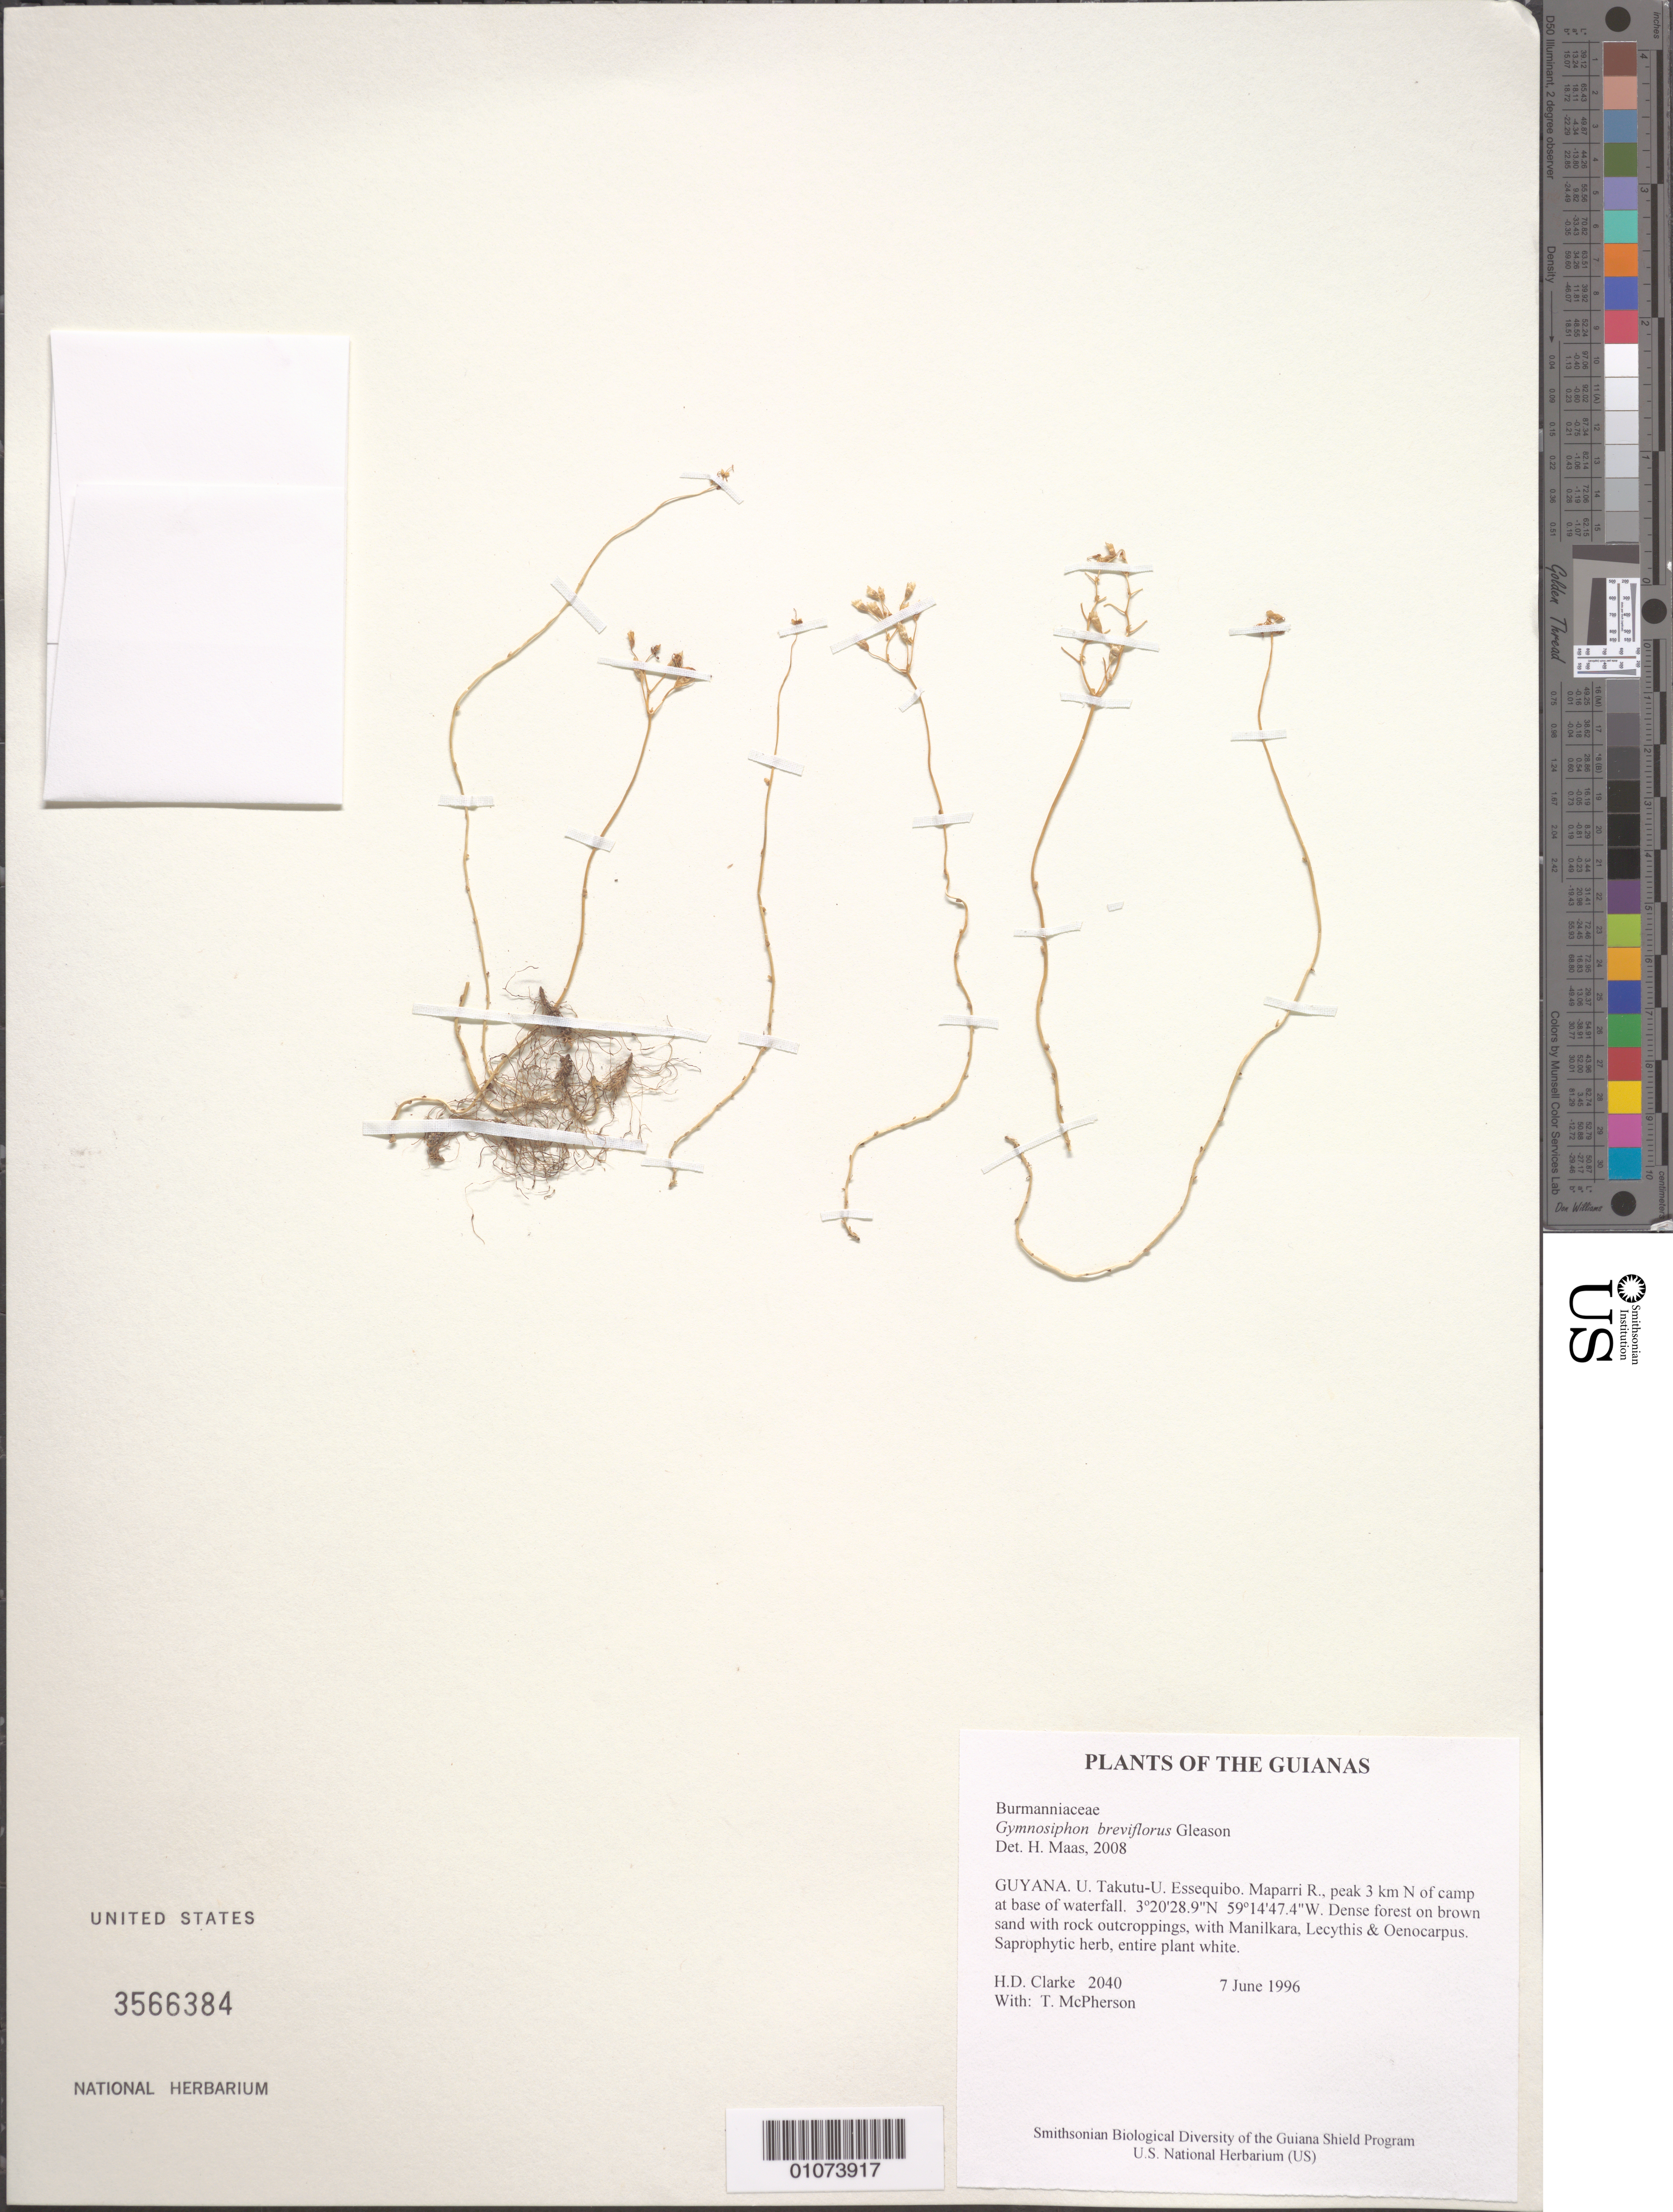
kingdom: Plantae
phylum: Tracheophyta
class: Liliopsida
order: Dioscoreales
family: Burmanniaceae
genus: Gymnosiphon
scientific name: Gymnosiphon breviflorus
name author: Gleason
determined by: Maas, H.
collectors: H. D. Clarke & T. McPherson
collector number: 2040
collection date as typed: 7 June 1996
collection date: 1996-06-07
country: Guyana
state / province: U. Takutu-U. Essequibo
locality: Maparri R., peak 3 km N of camp at base of waterfall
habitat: Dense forest on brown sand with rock outcroppings, with Manilkara, Lecythis & Oenocarpus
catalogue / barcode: US 3566384